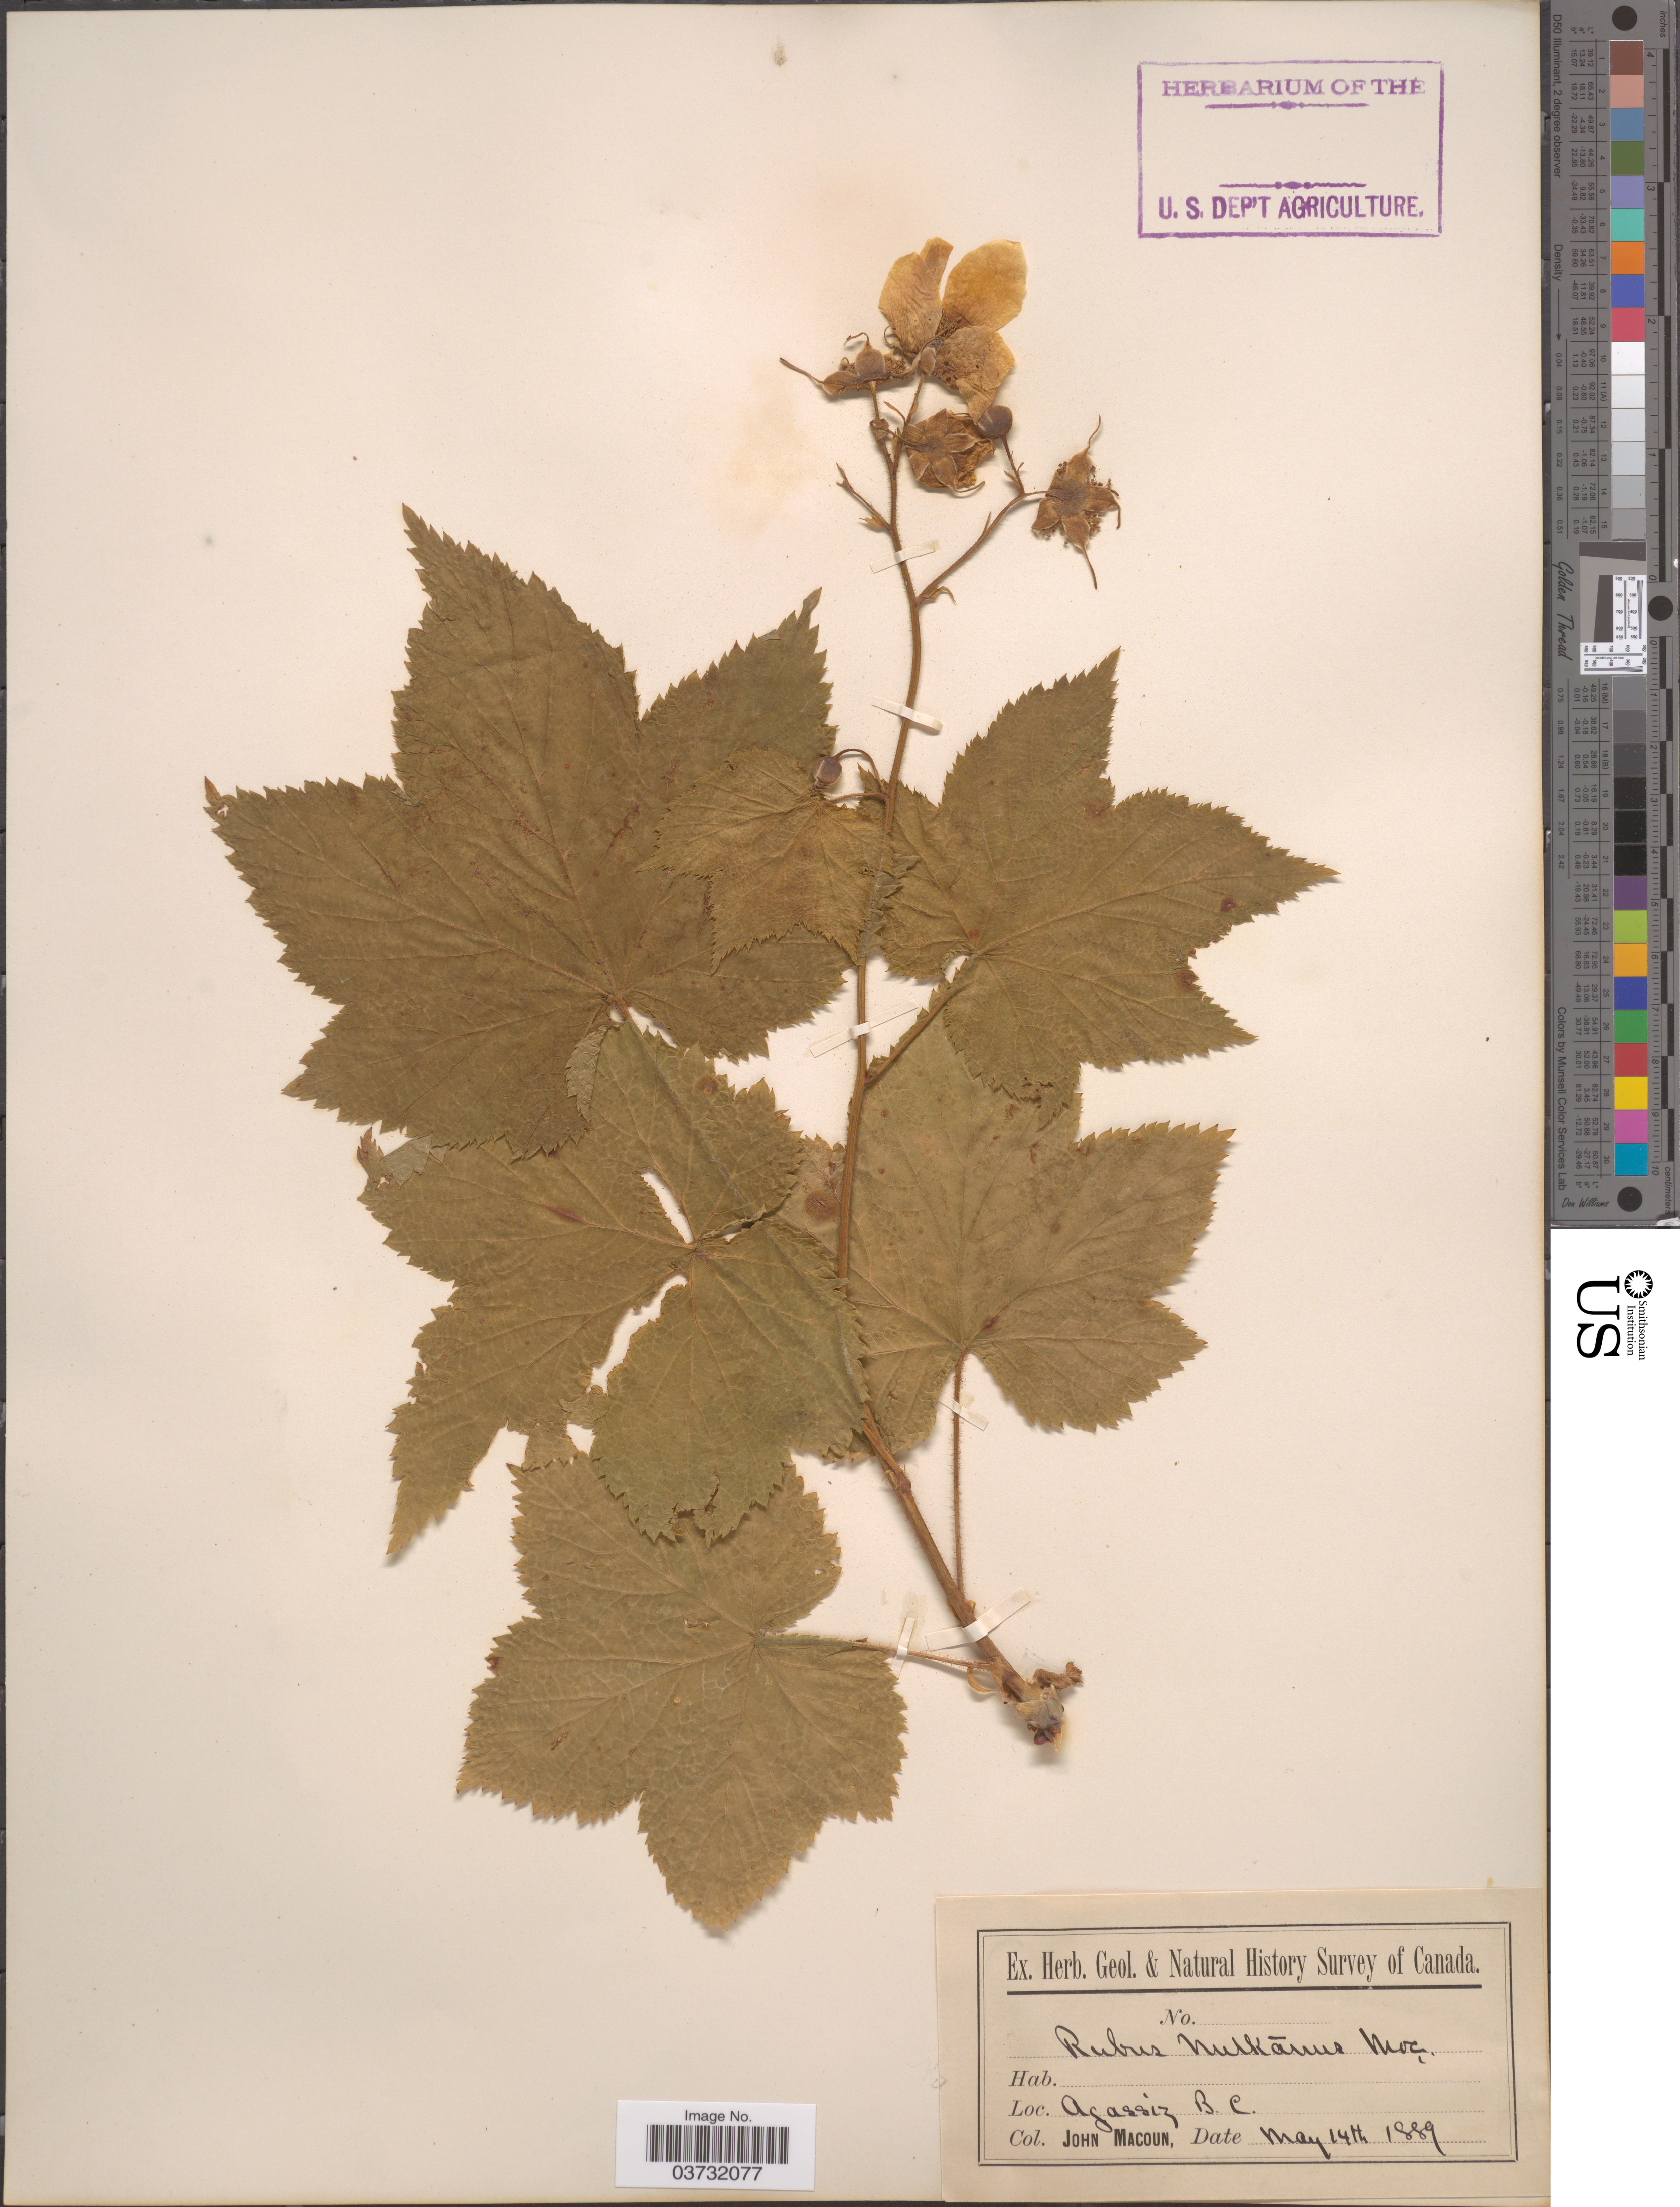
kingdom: Plantae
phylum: Tracheophyta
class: Magnoliopsida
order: Rosales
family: Rosaceae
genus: Rubus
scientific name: Rubus parviflorus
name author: Nutt.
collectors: J. Macoun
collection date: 1889-05-14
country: Canada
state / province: British Columbia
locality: Agassiz.